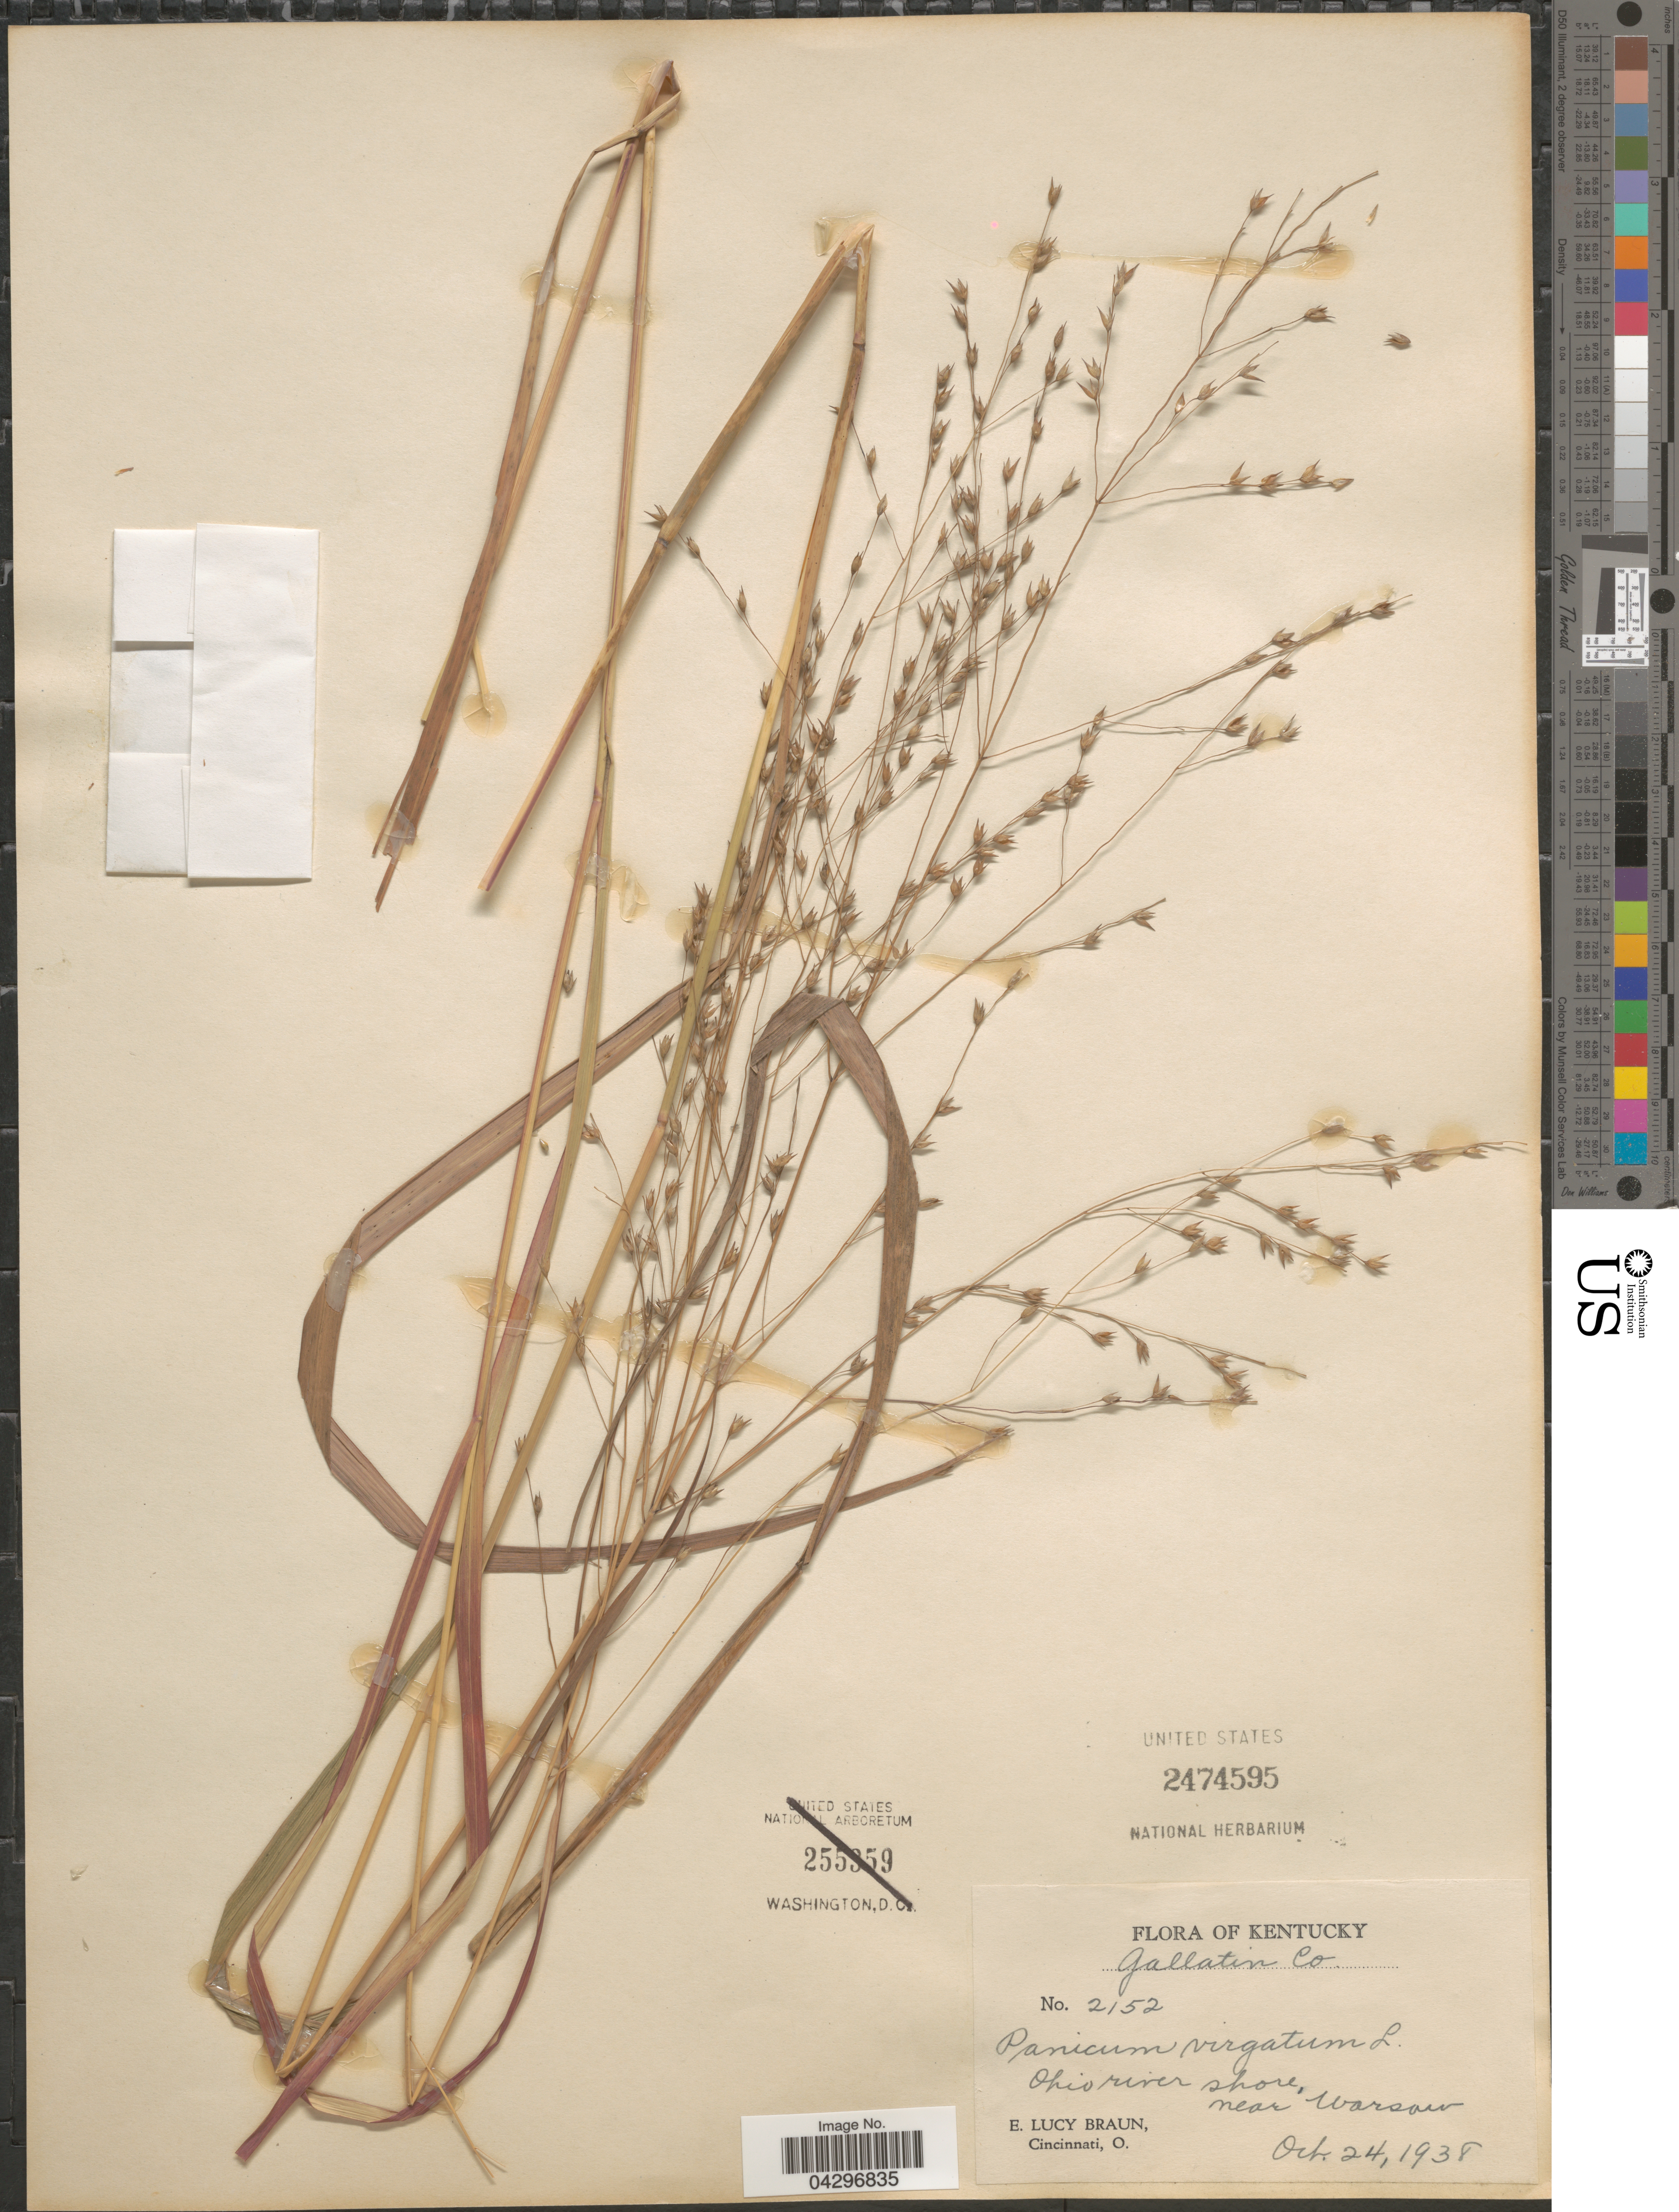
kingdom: Plantae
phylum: Tracheophyta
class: Liliopsida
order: Poales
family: Poaceae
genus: Panicum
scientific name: Panicum virgatum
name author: L.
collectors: E. L. Braun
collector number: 2152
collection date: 1938-10-24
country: United States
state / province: Kentucky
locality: Gallatin Co. Ohio river shore, near Warsaw.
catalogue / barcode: US 2474595